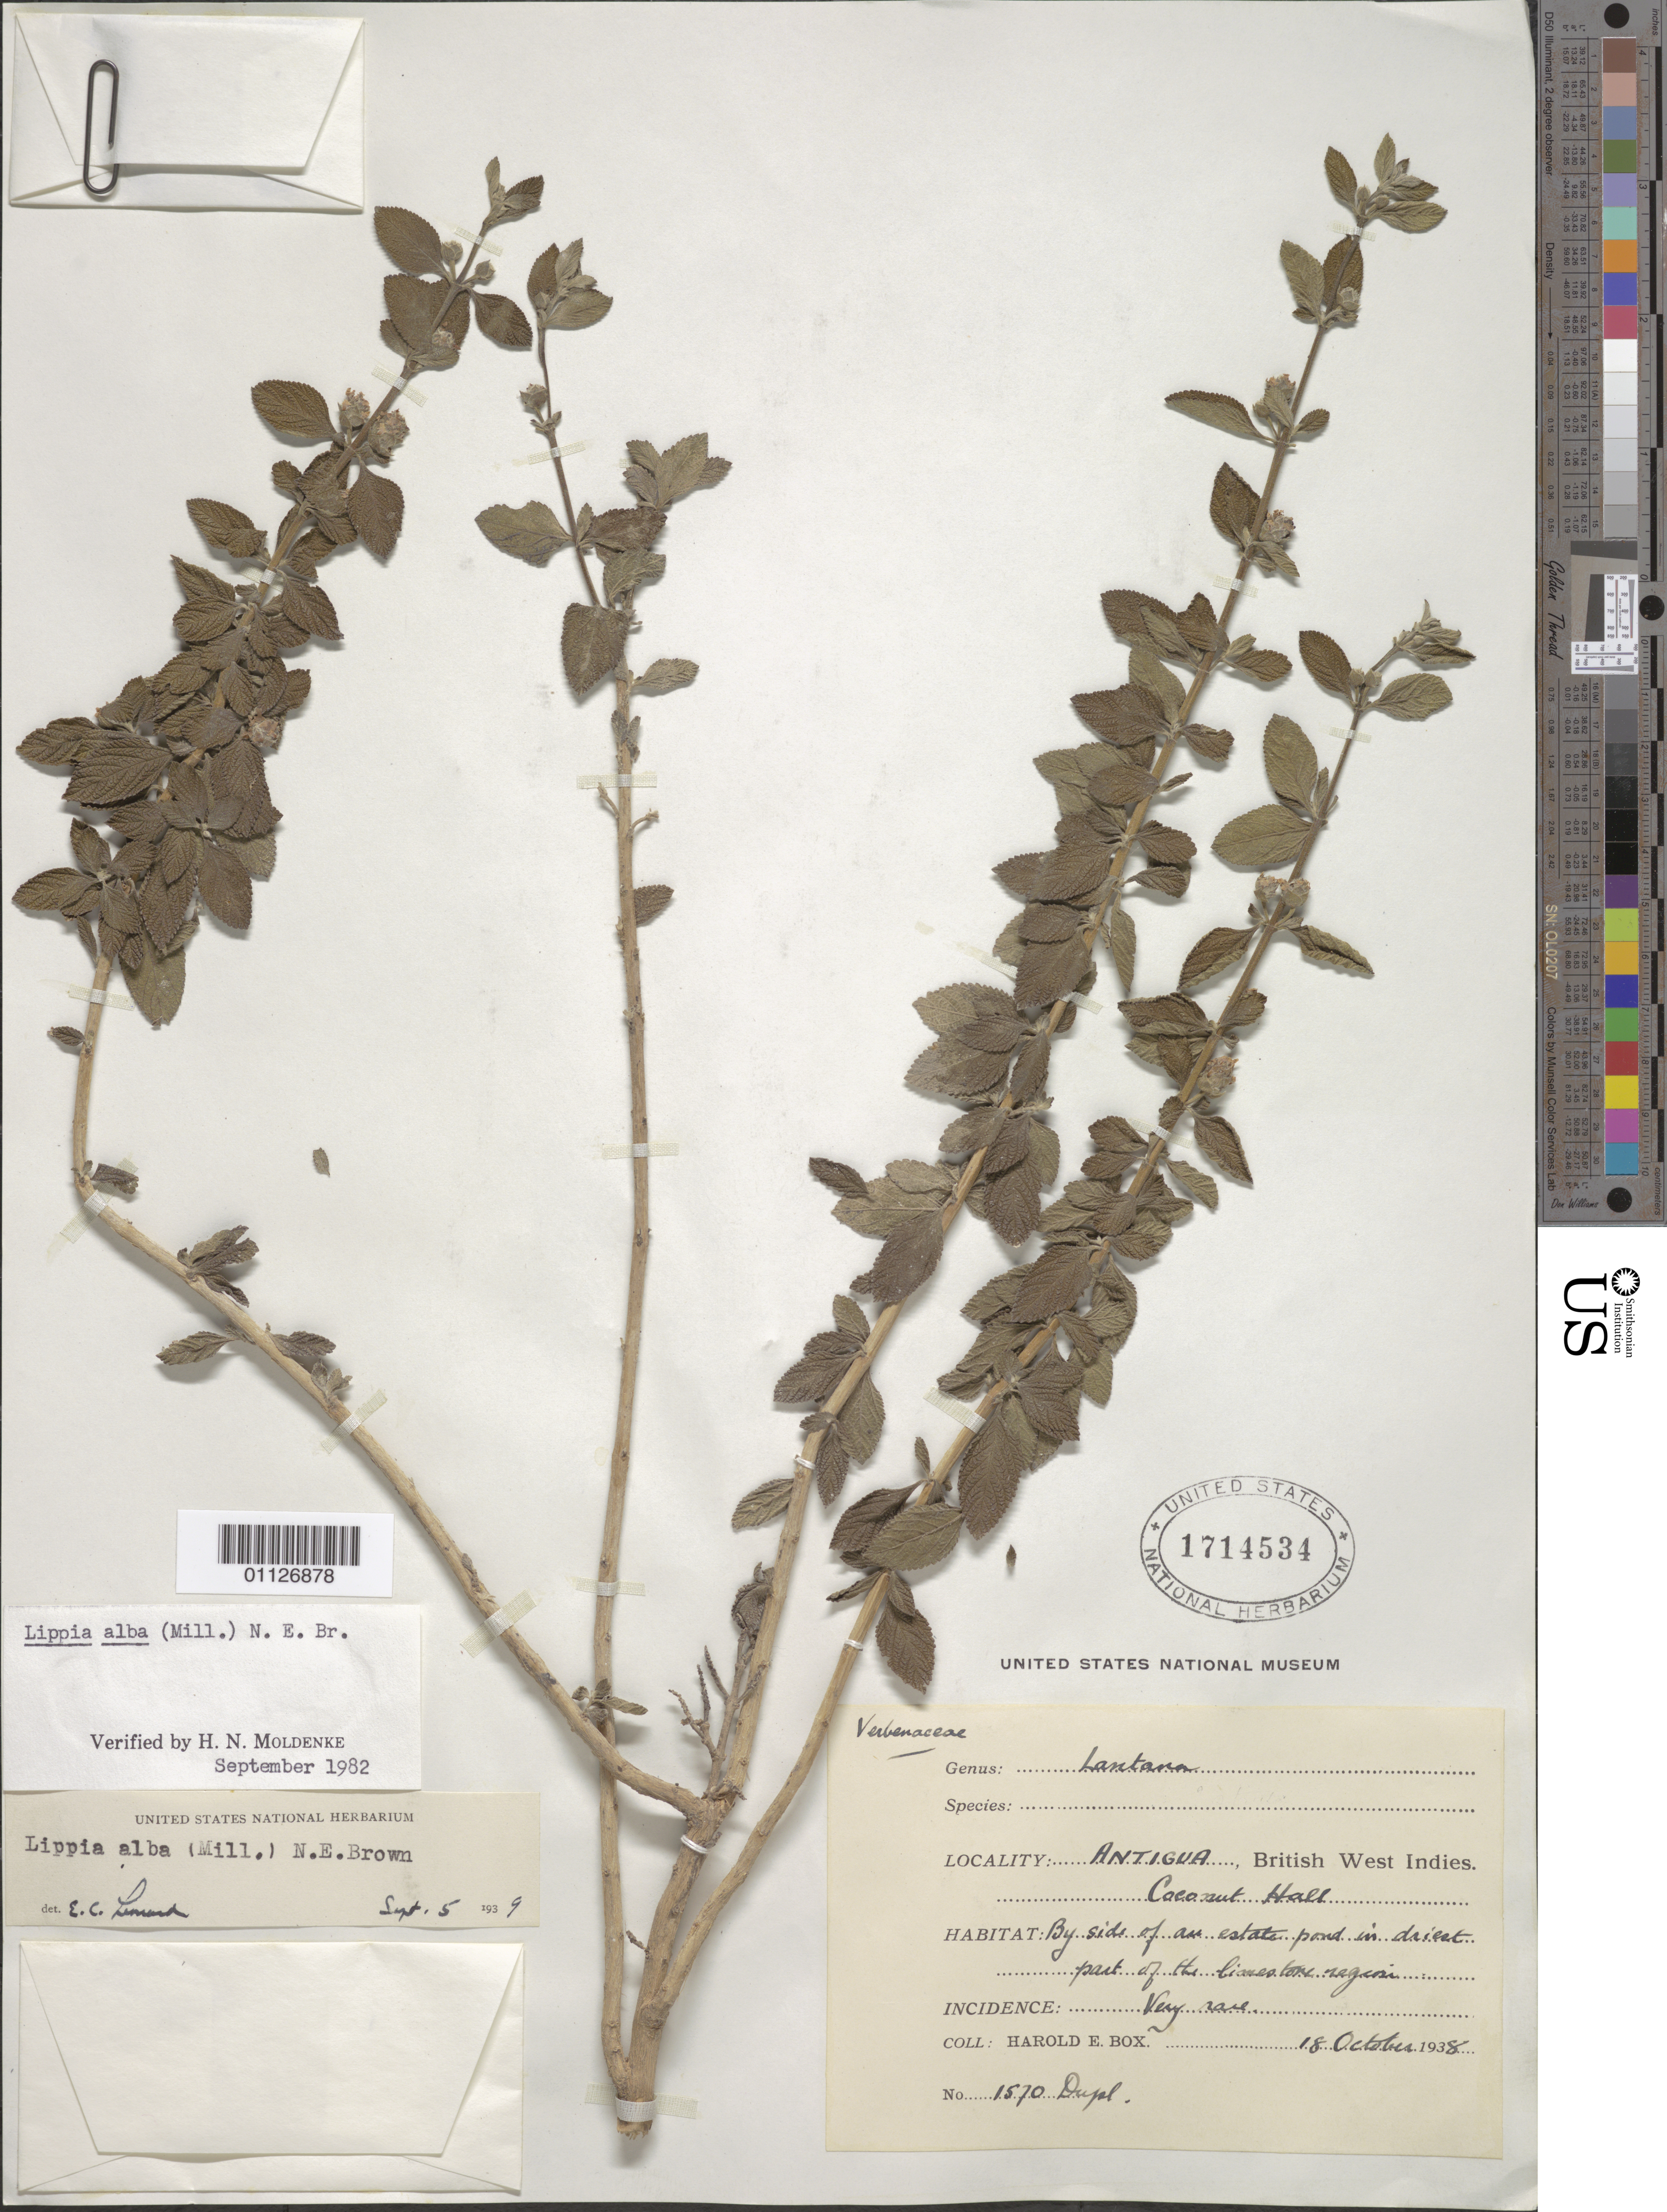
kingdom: Plantae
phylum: Tracheophyta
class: Magnoliopsida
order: Lamiales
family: Verbenaceae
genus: Lippia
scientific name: Lippia alba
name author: (Mill.) N.E. Br. ex Britton & P. Wilson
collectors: H. E. Box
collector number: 1570 Dupl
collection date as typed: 18 Oct 1938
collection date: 1938-10-18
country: Antigua and Barbuda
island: Antigua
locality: Coconut Hall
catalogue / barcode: US 1714534